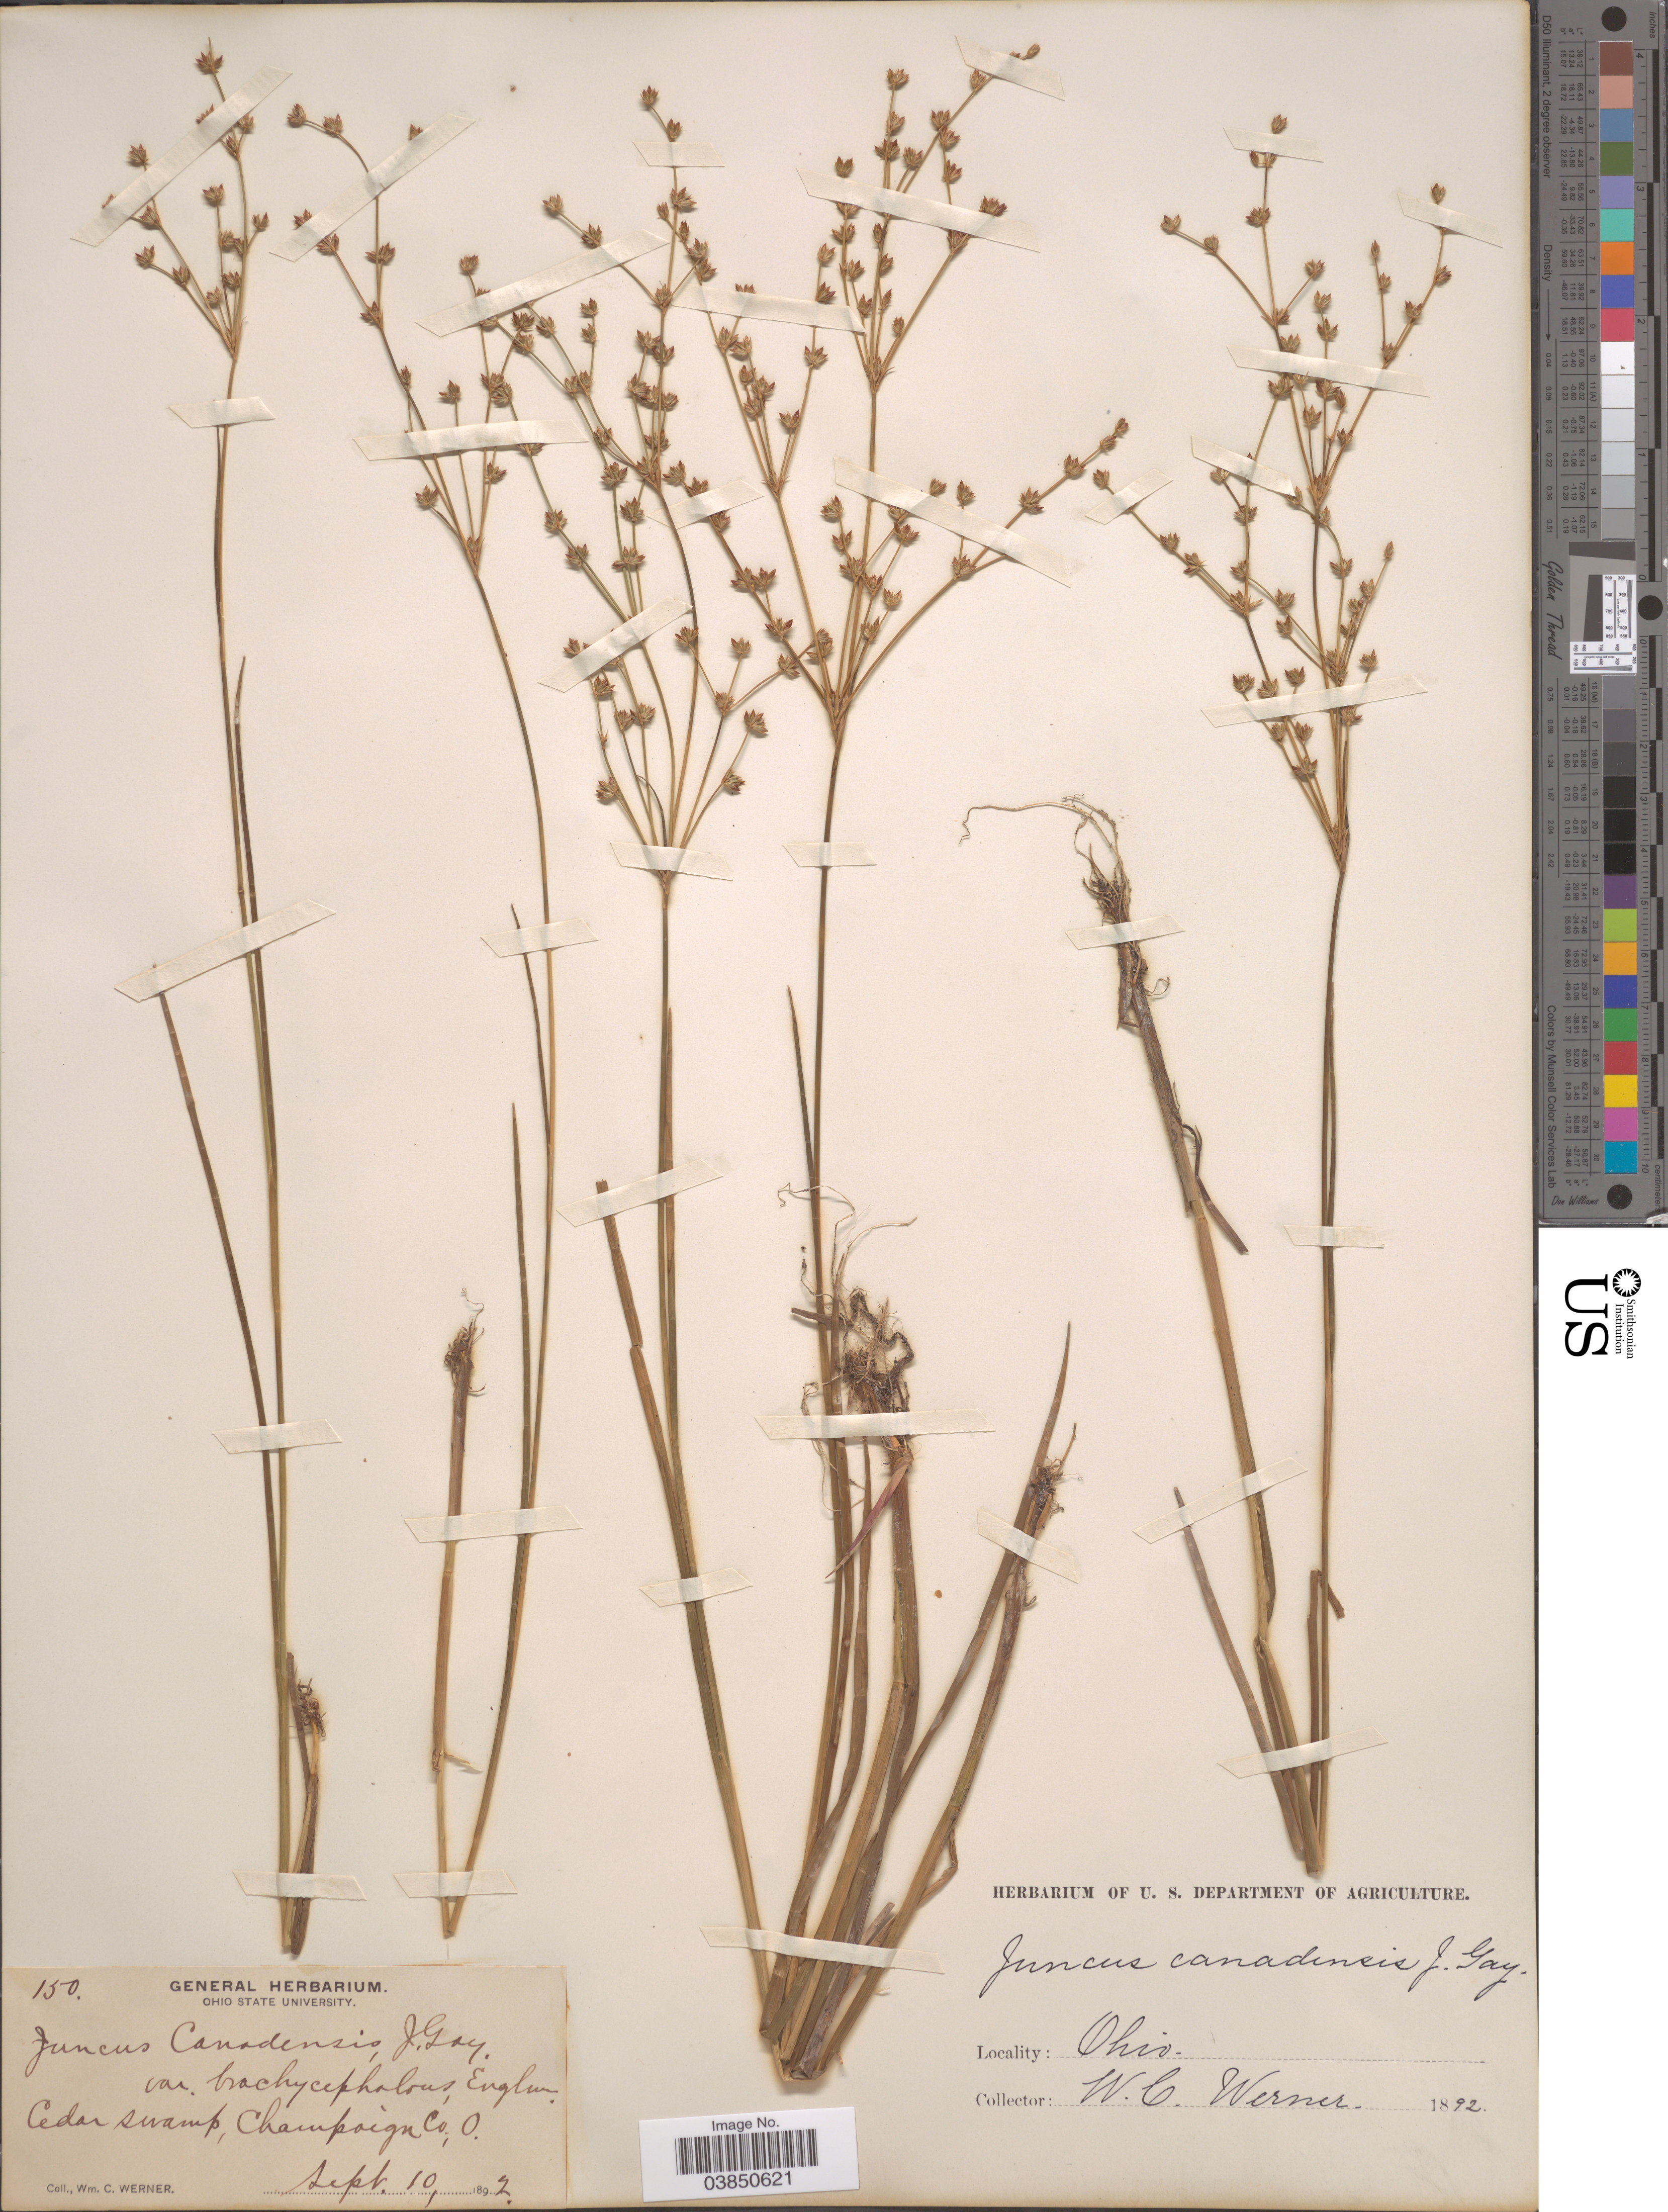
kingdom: Plantae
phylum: Tracheophyta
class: Liliopsida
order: Poales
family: Juncaceae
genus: Juncus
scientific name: Juncus brachycephalus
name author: (Engelm.) Buchenau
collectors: W. Werner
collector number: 150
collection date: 1892-09-10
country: United States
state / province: Ohio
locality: Cedar swamp, Champaign Co.